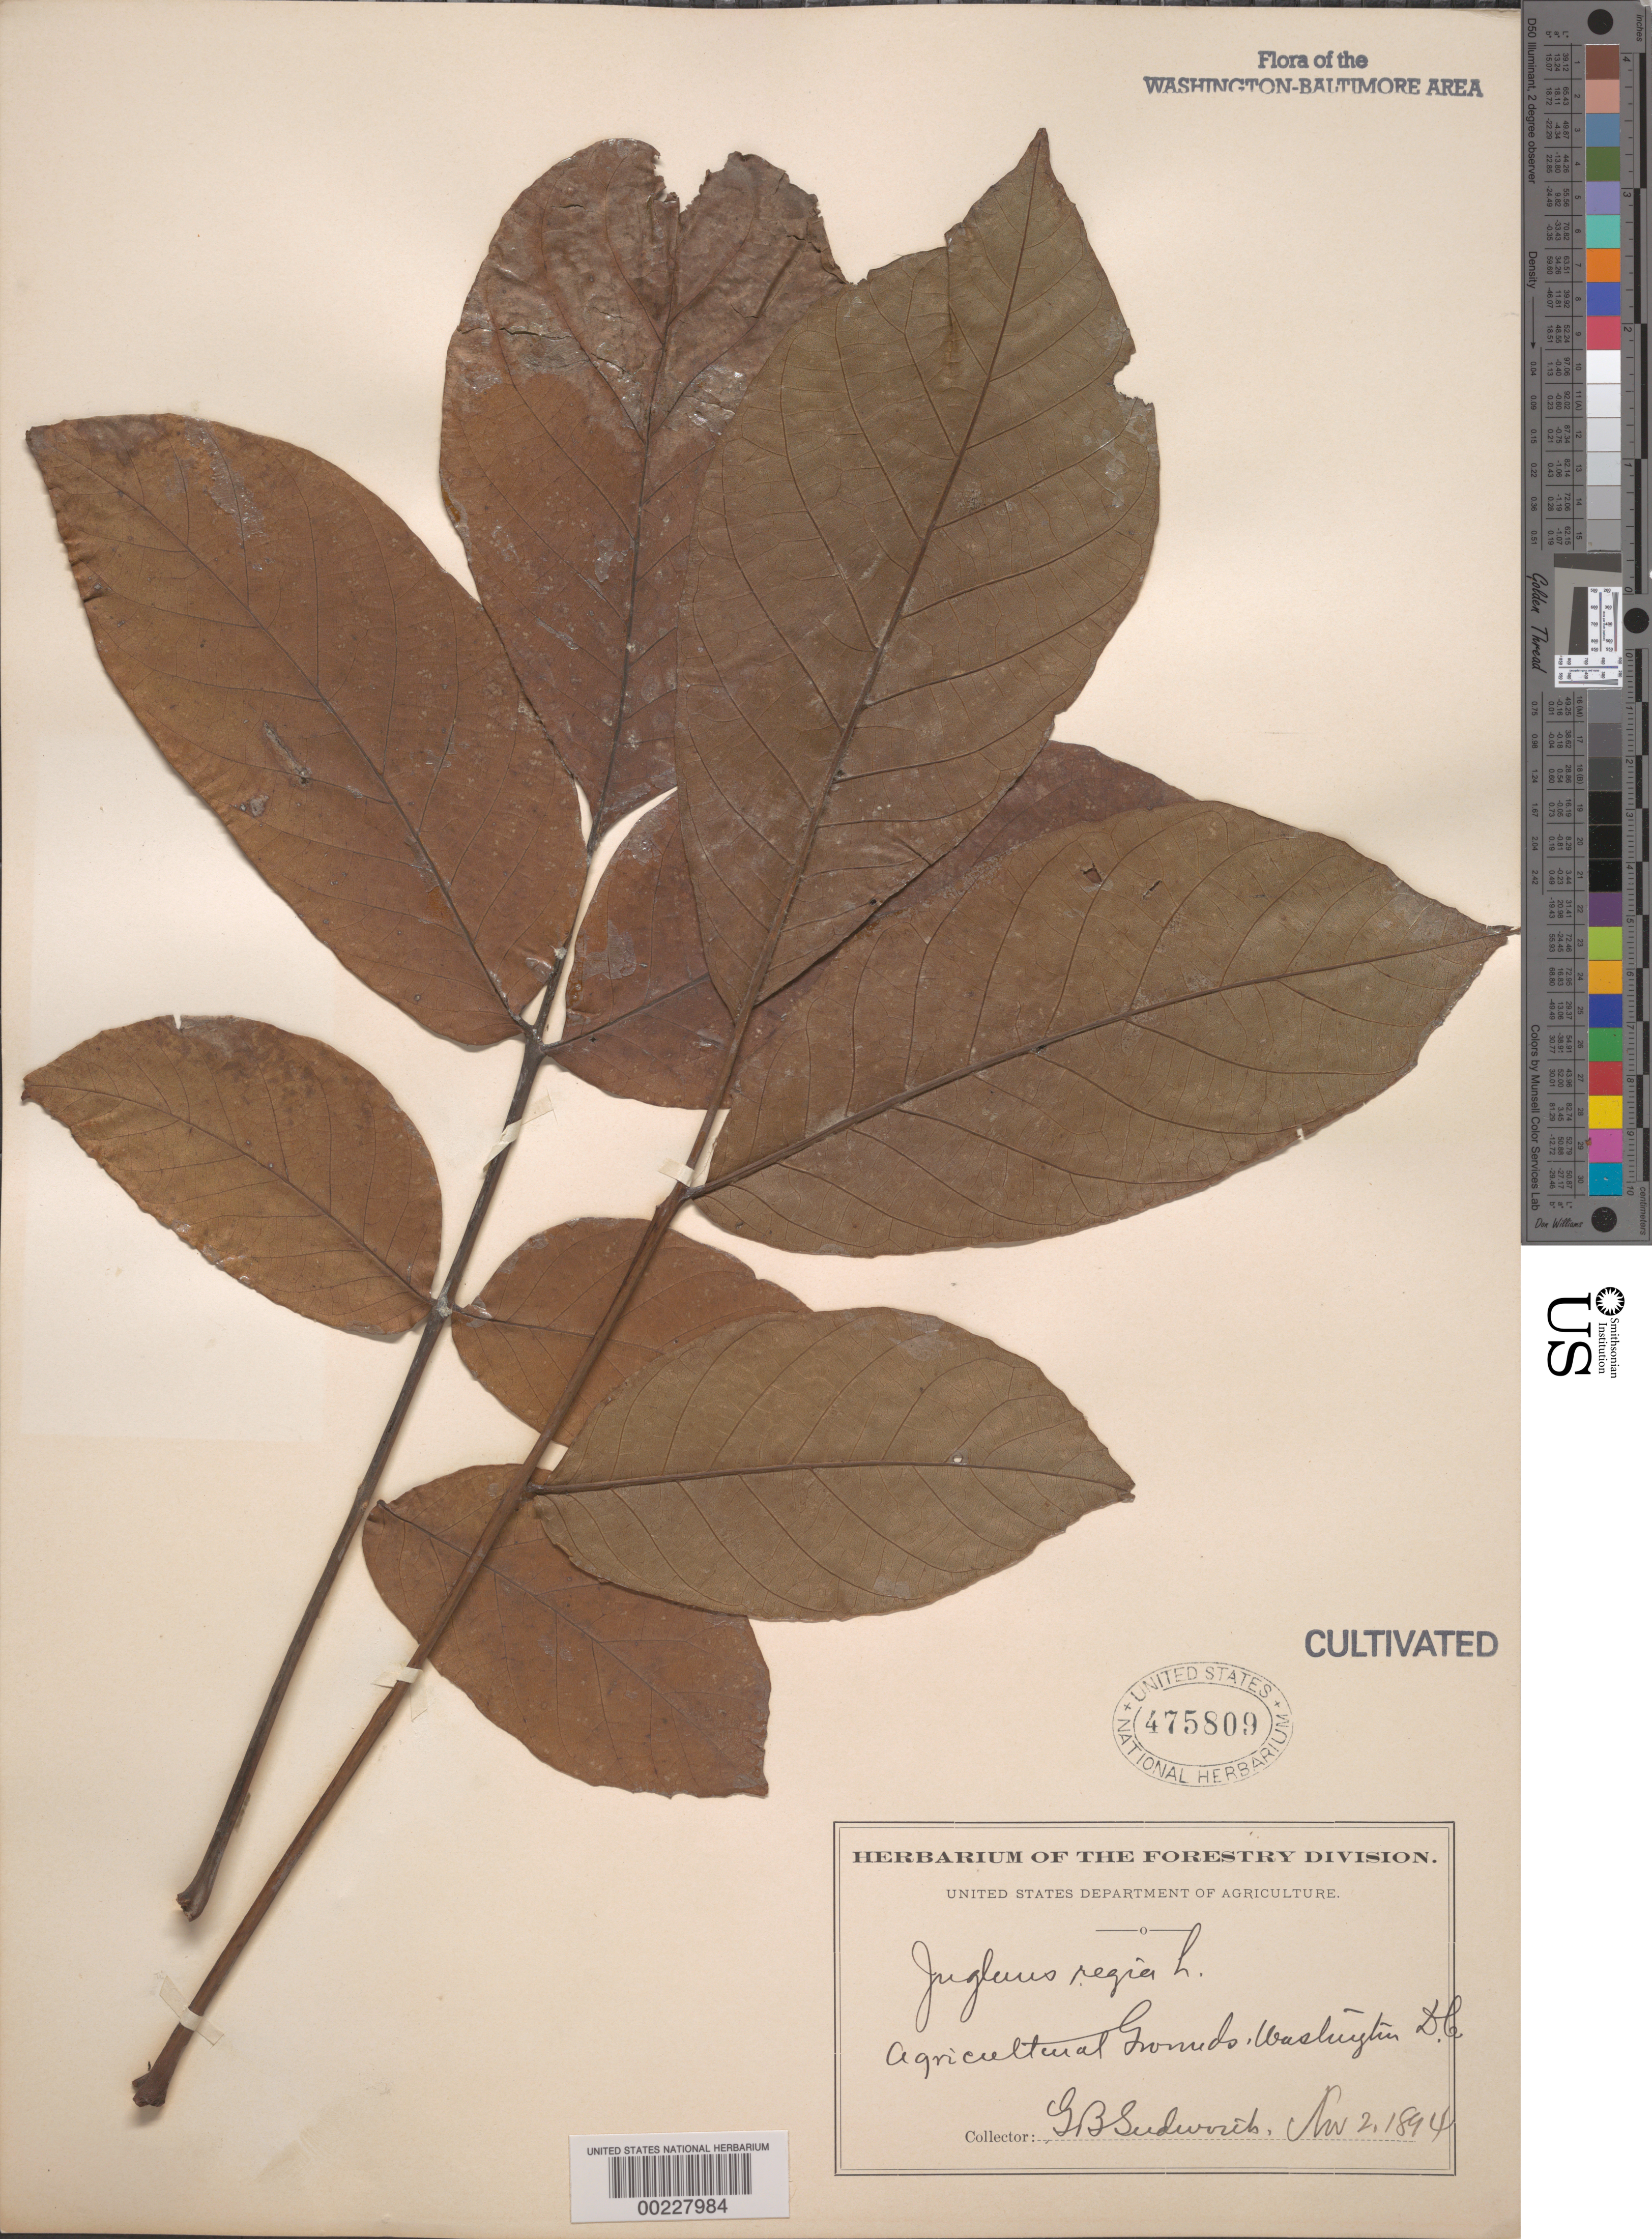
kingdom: Plantae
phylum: Tracheophyta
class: Magnoliopsida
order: Fagales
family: Juglandaceae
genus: Juglans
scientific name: Juglans regia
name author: L.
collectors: G. B. Sudworth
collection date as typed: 02 Nov 1894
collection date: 1894-11-02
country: United States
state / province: District of Columbia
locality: Agricultural grounds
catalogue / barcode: US 475809